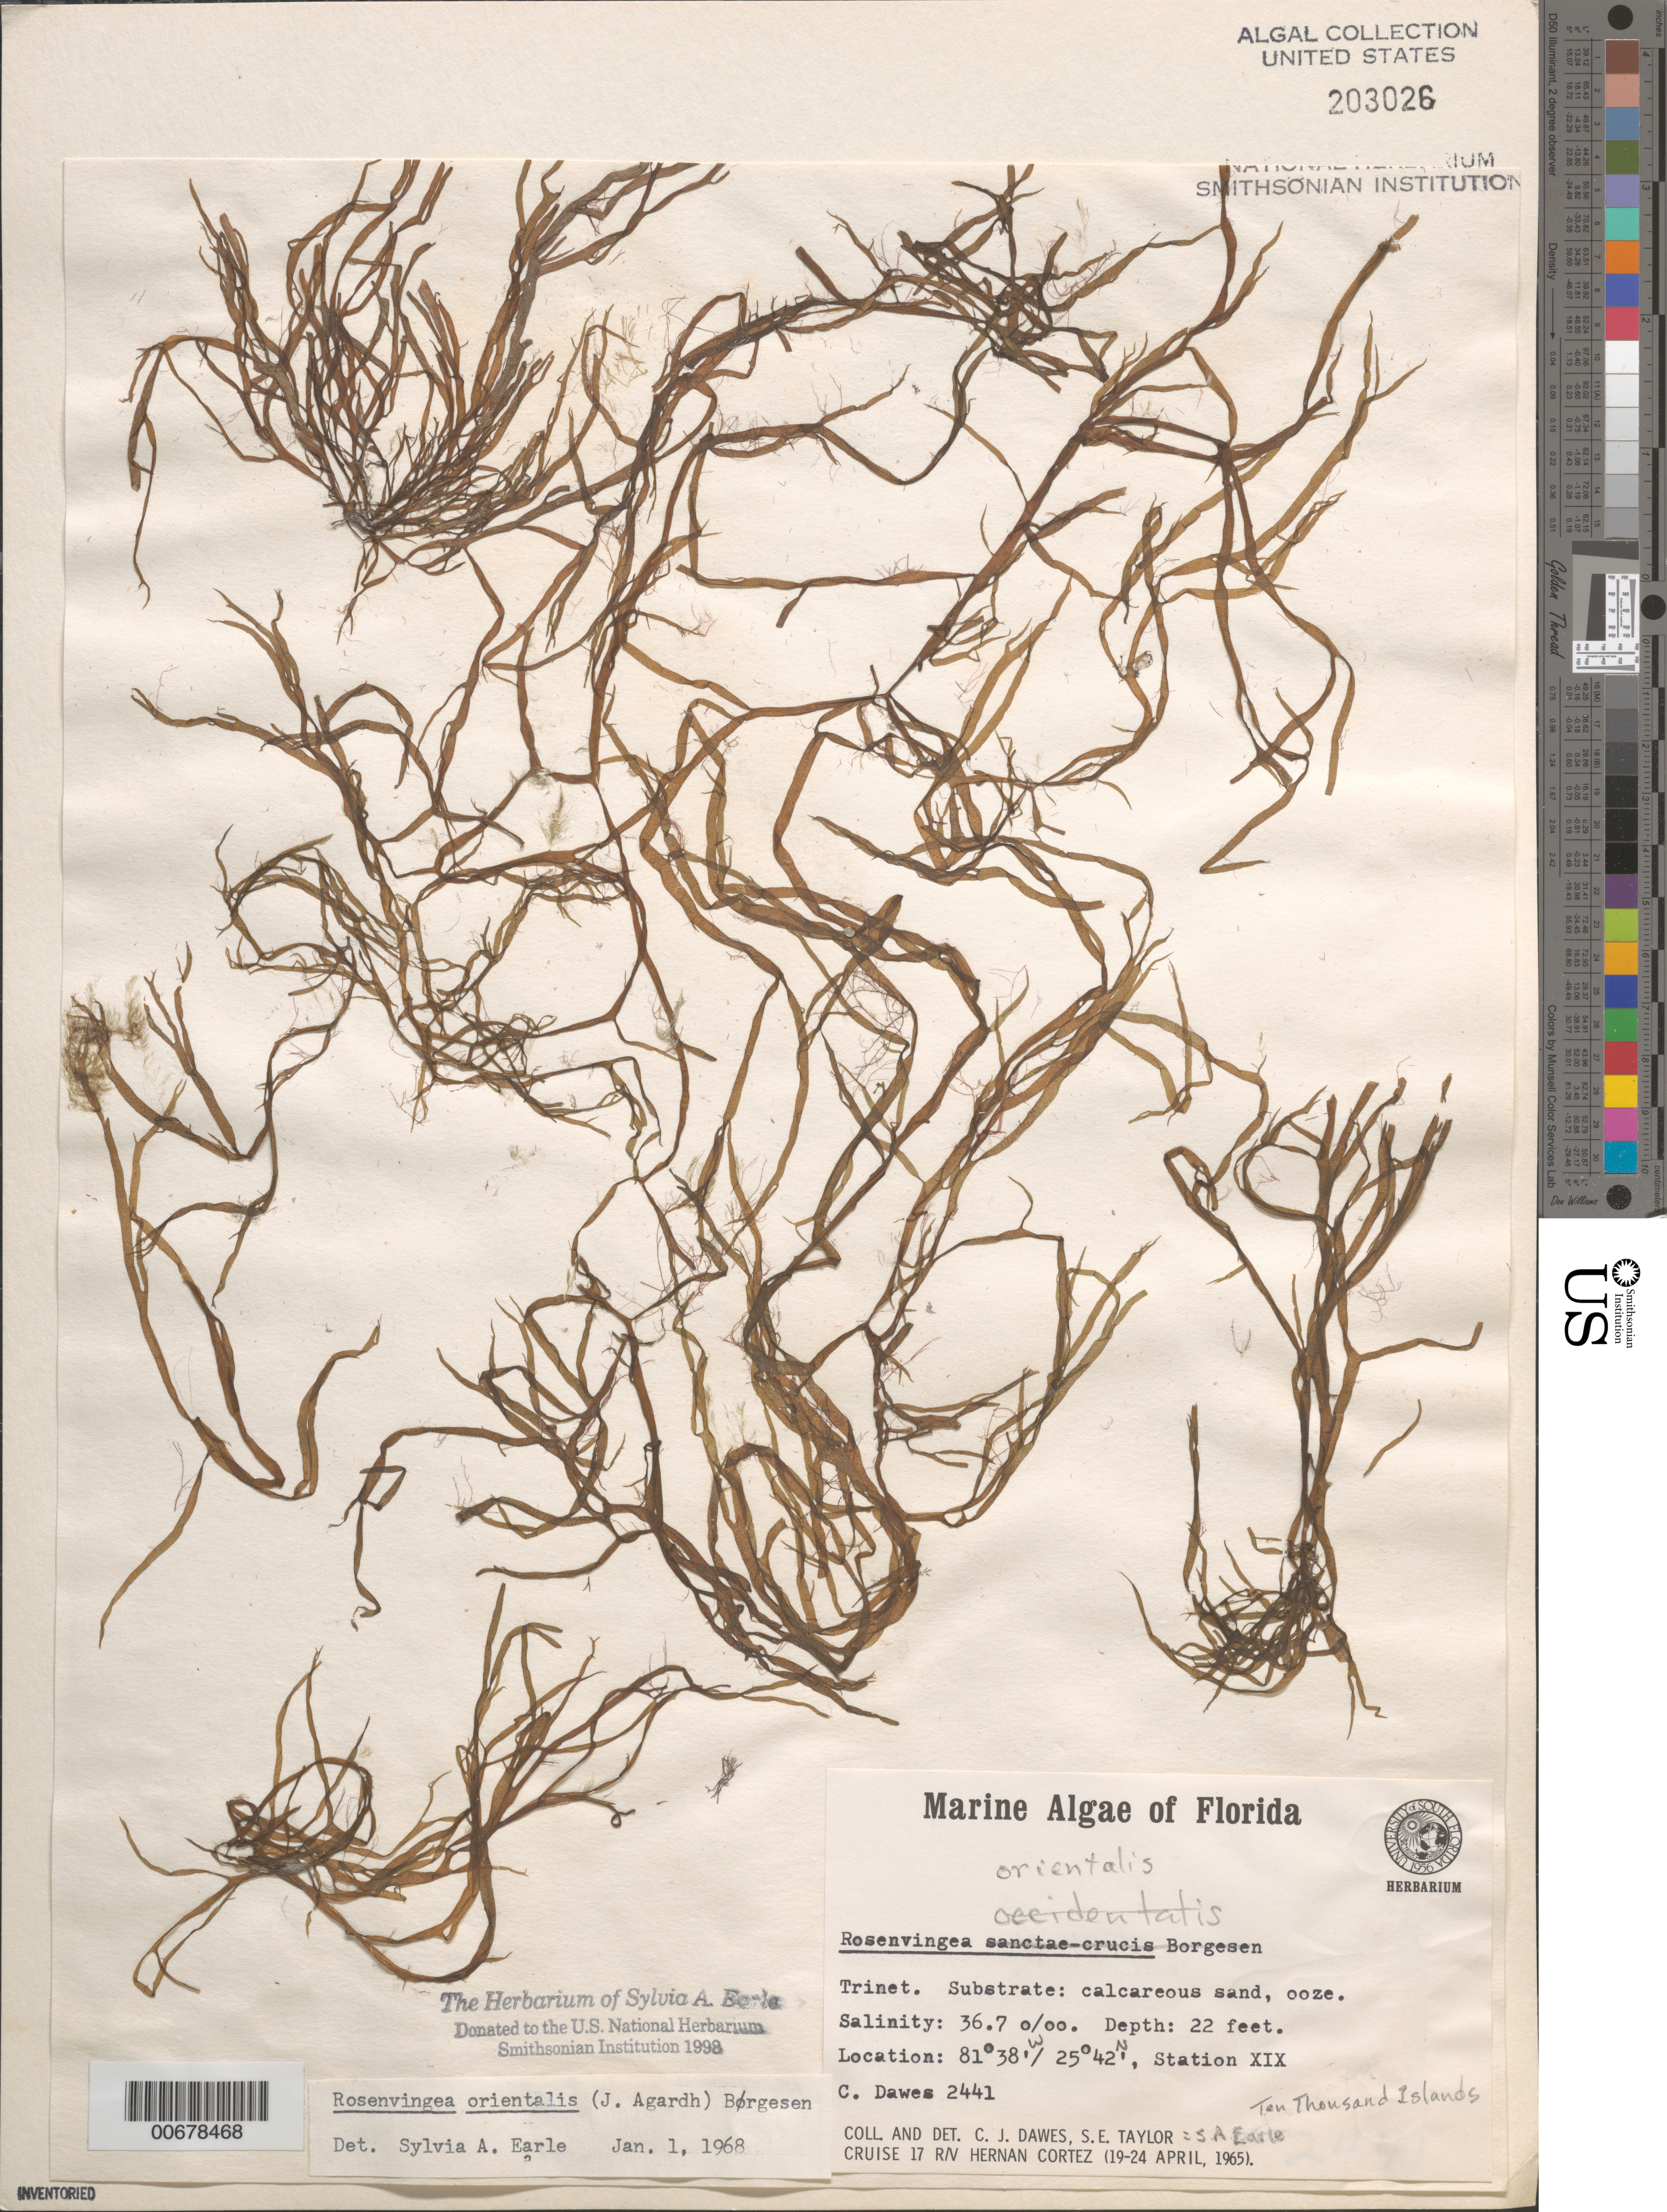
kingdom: Chromista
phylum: Ochrophyta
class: Phaeophyceae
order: Scytosiphonales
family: Scytosiphonaceae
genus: Rosenvingea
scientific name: Rosenvingea orientalis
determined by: Earle, S. A.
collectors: C. Dawes & S. A. Earle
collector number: CJD 2441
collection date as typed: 19 Apr 1965 to 24 Apr 1965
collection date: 1965-04-19/1965-04-24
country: United States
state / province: Florida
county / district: Collier County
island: Ten Thousand Islands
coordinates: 25 42' N, 81 38' W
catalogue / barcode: US 203026